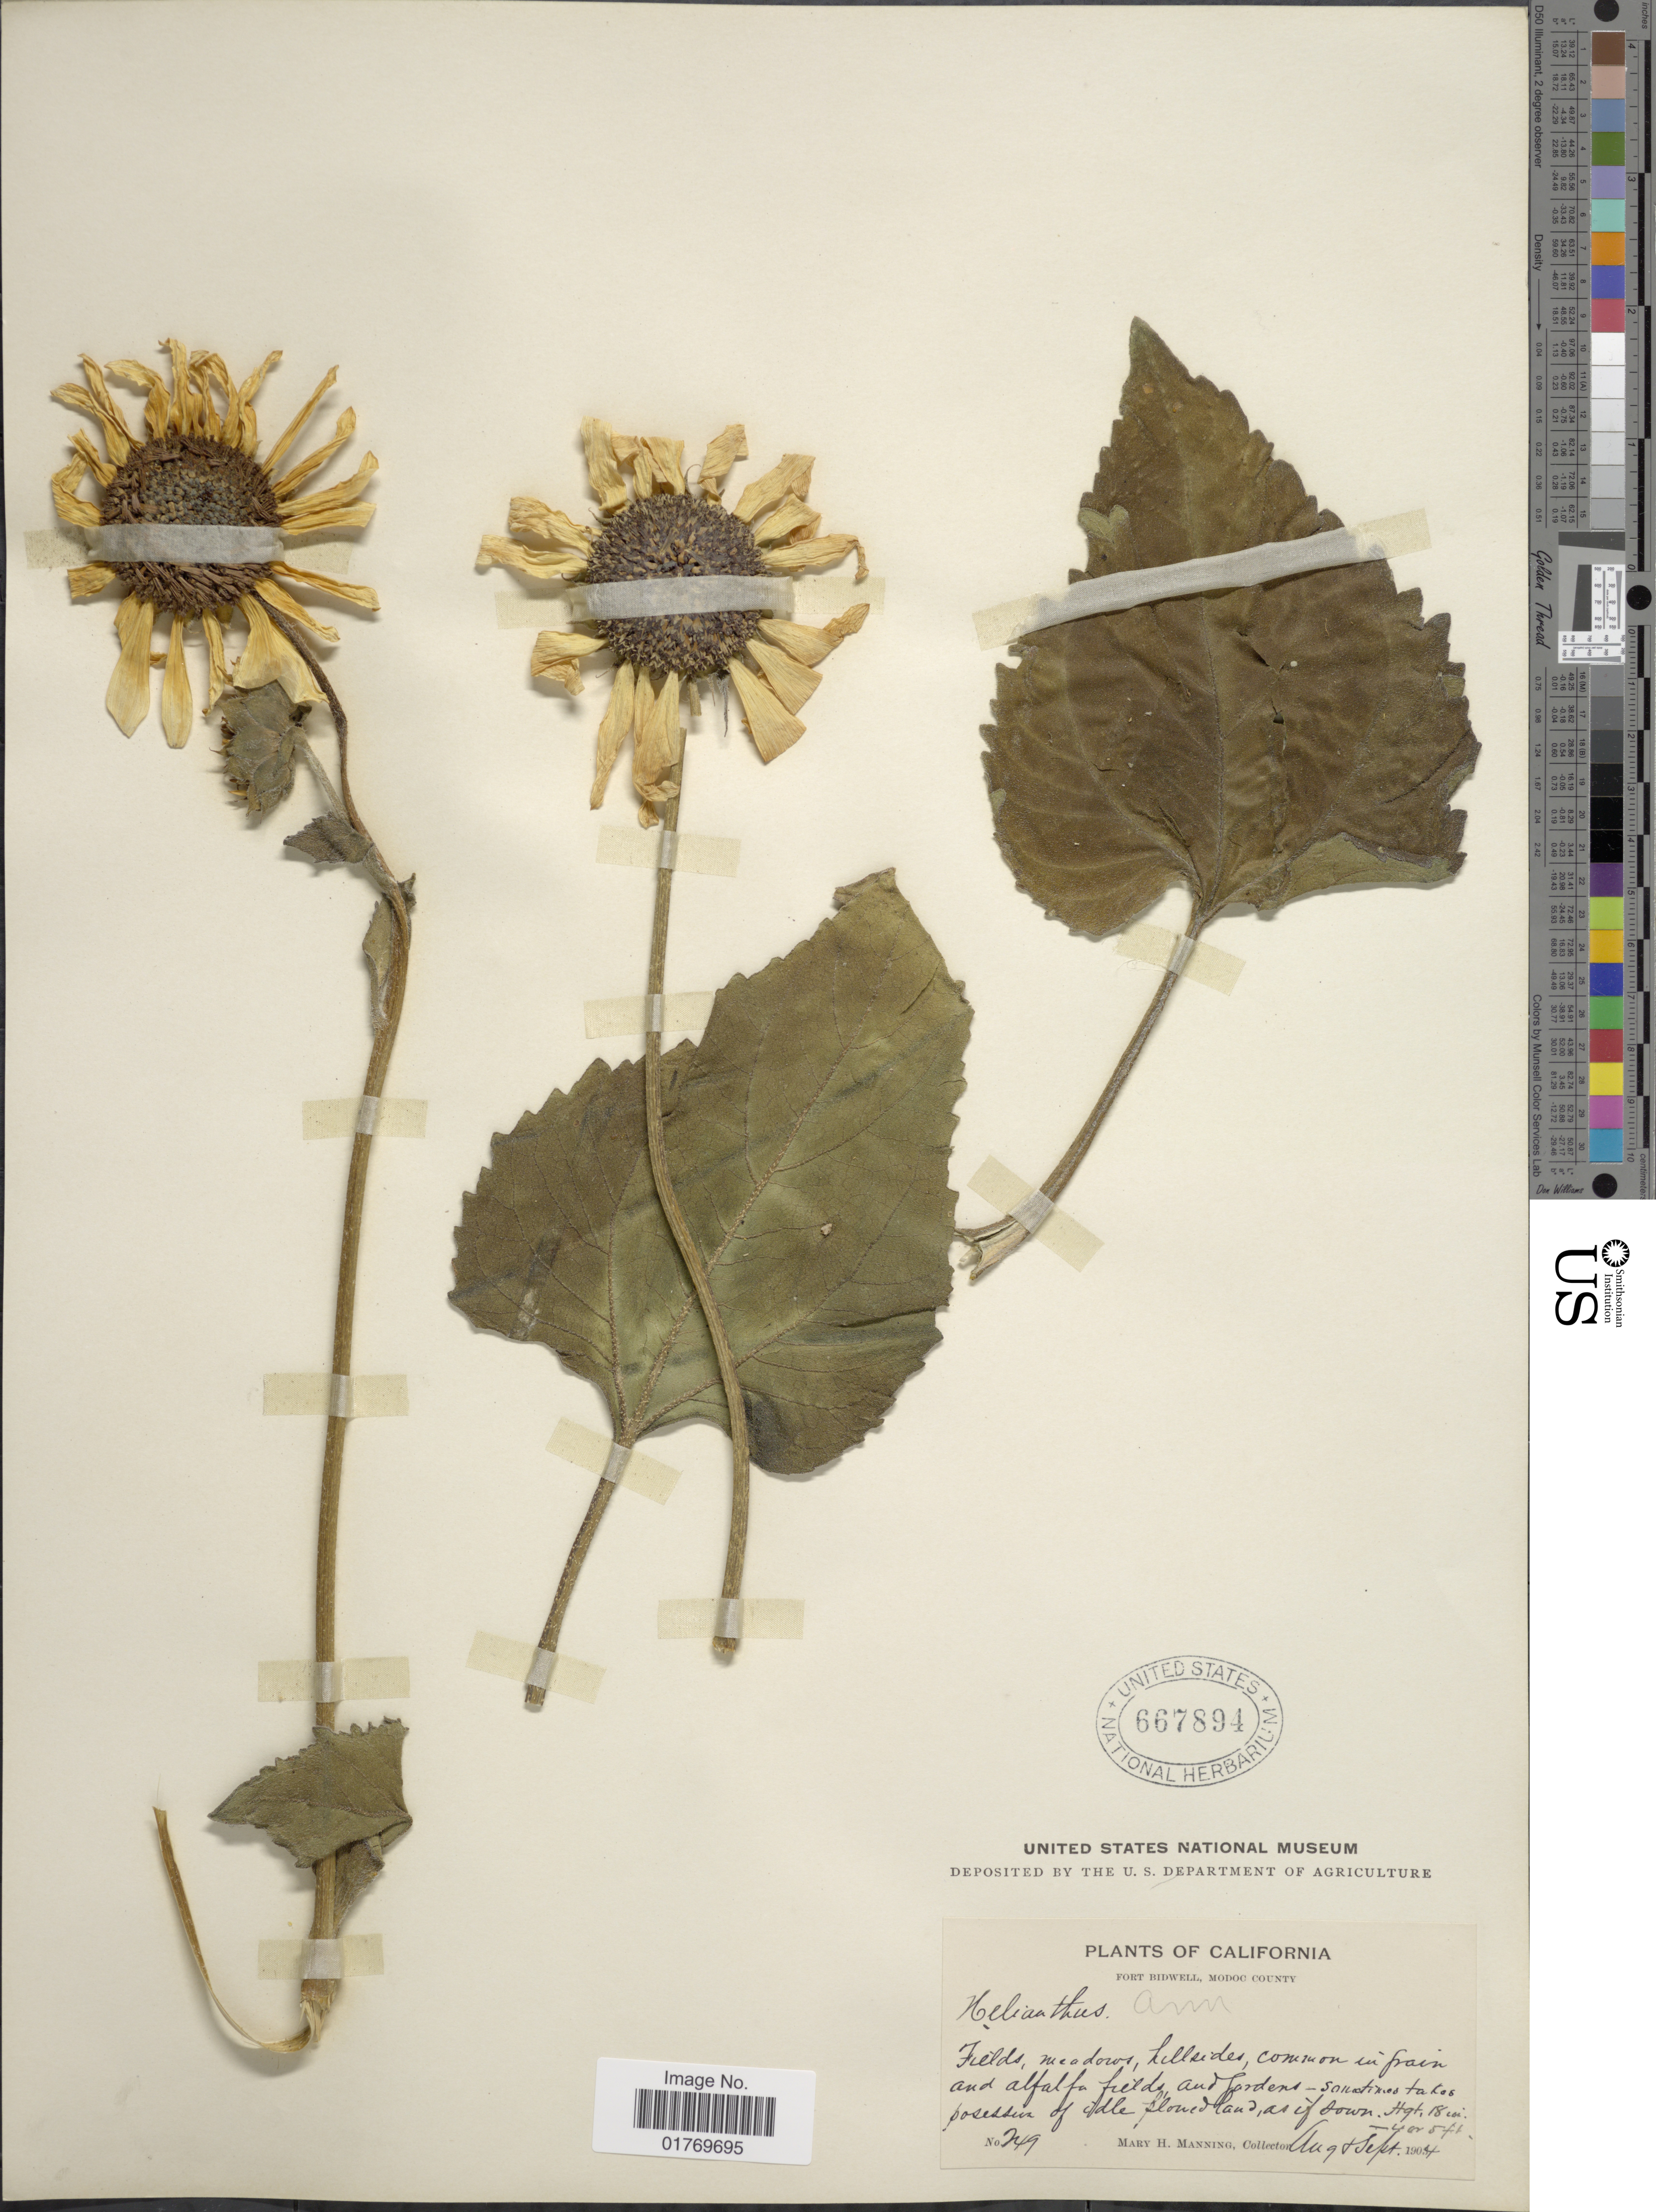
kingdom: Plantae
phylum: Tracheophyta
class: Magnoliopsida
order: Asterales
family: Asteraceae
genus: Helianthus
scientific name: Helianthus annuus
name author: L.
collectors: M. Manning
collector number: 249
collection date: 1904-08/1904-09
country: United States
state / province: California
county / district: Modoc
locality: Fort Ridwell, Modoc County, Fields meadows hillside common in prain and alfalfa field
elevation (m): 1221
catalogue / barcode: US 667894